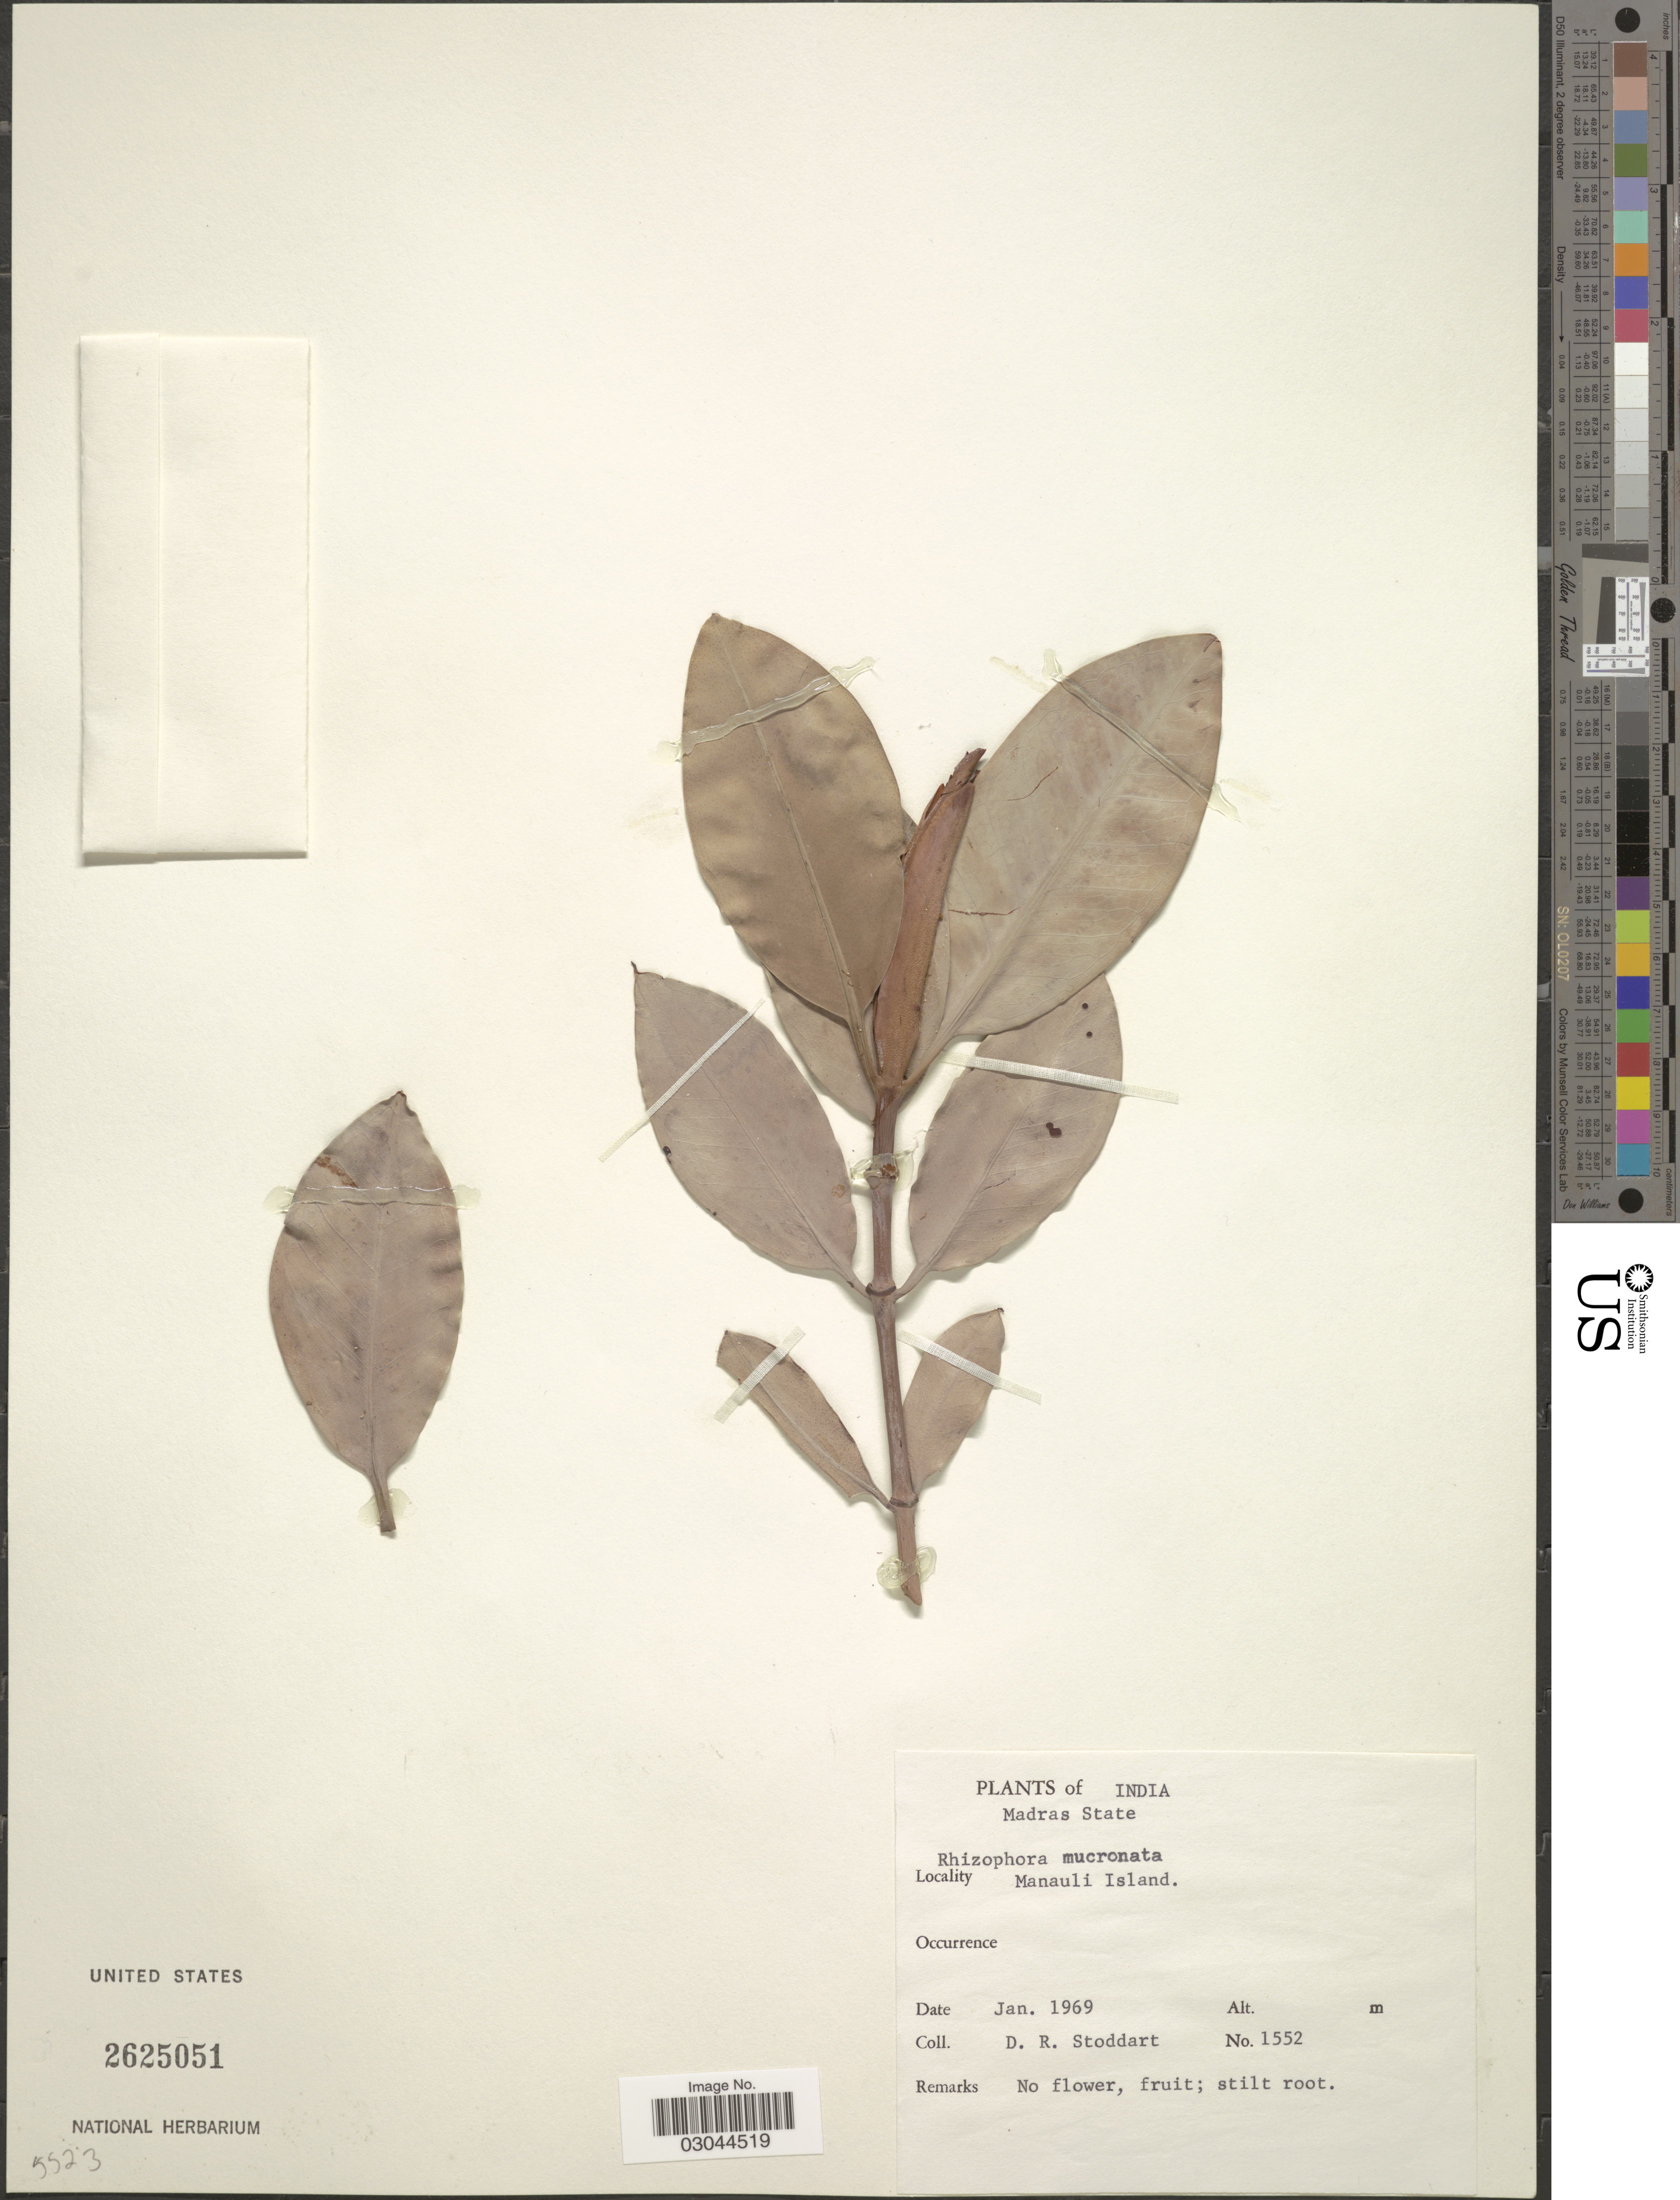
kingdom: Plantae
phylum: Tracheophyta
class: Magnoliopsida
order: Malpighiales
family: Rhizophoraceae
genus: Rhizophora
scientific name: Rhizophora mucronata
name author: Lam.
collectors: D. R. Stoddart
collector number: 1552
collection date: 1969-01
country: India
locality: Madras State. Manauli Island.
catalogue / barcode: US 2625051